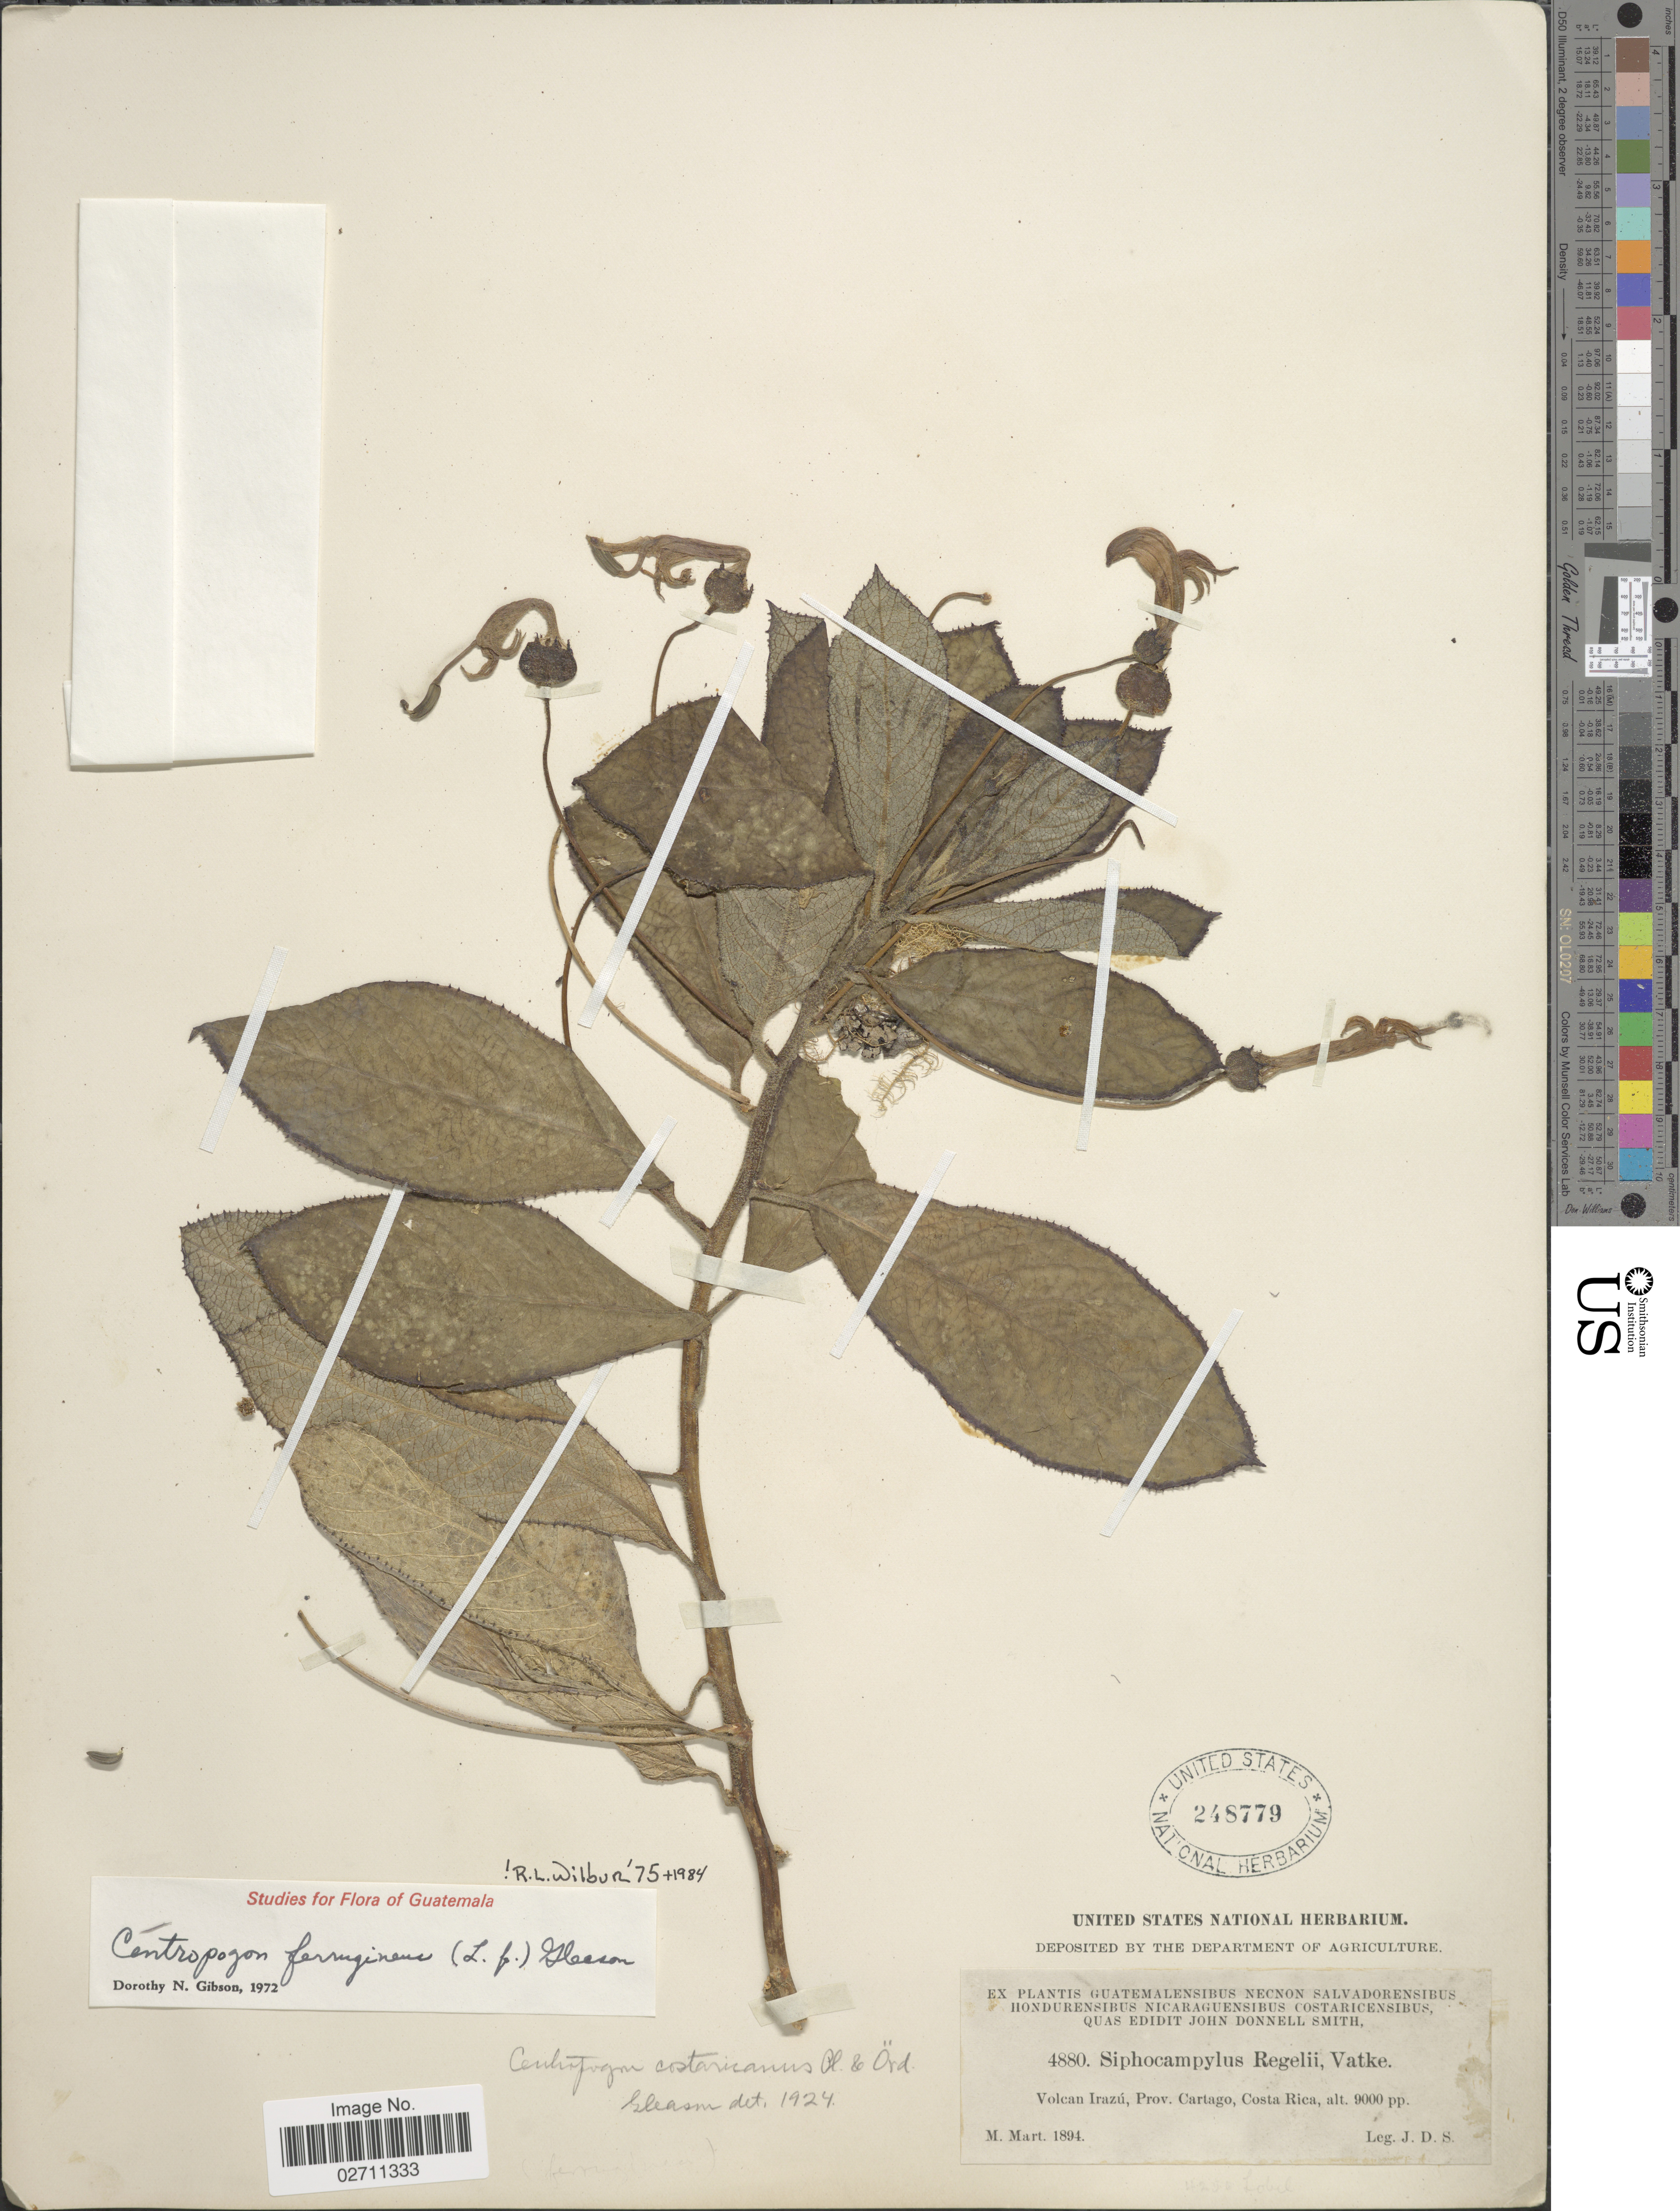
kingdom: Plantae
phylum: Tracheophyta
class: Magnoliopsida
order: Asterales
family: Campanulaceae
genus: Centropogon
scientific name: Centropogon ferrugineus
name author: (L. f.) Gleason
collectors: J. Donnell Smith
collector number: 4880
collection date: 1894-03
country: Costa Rica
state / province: Cartago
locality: Volcan Irazu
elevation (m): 2743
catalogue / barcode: US 248779